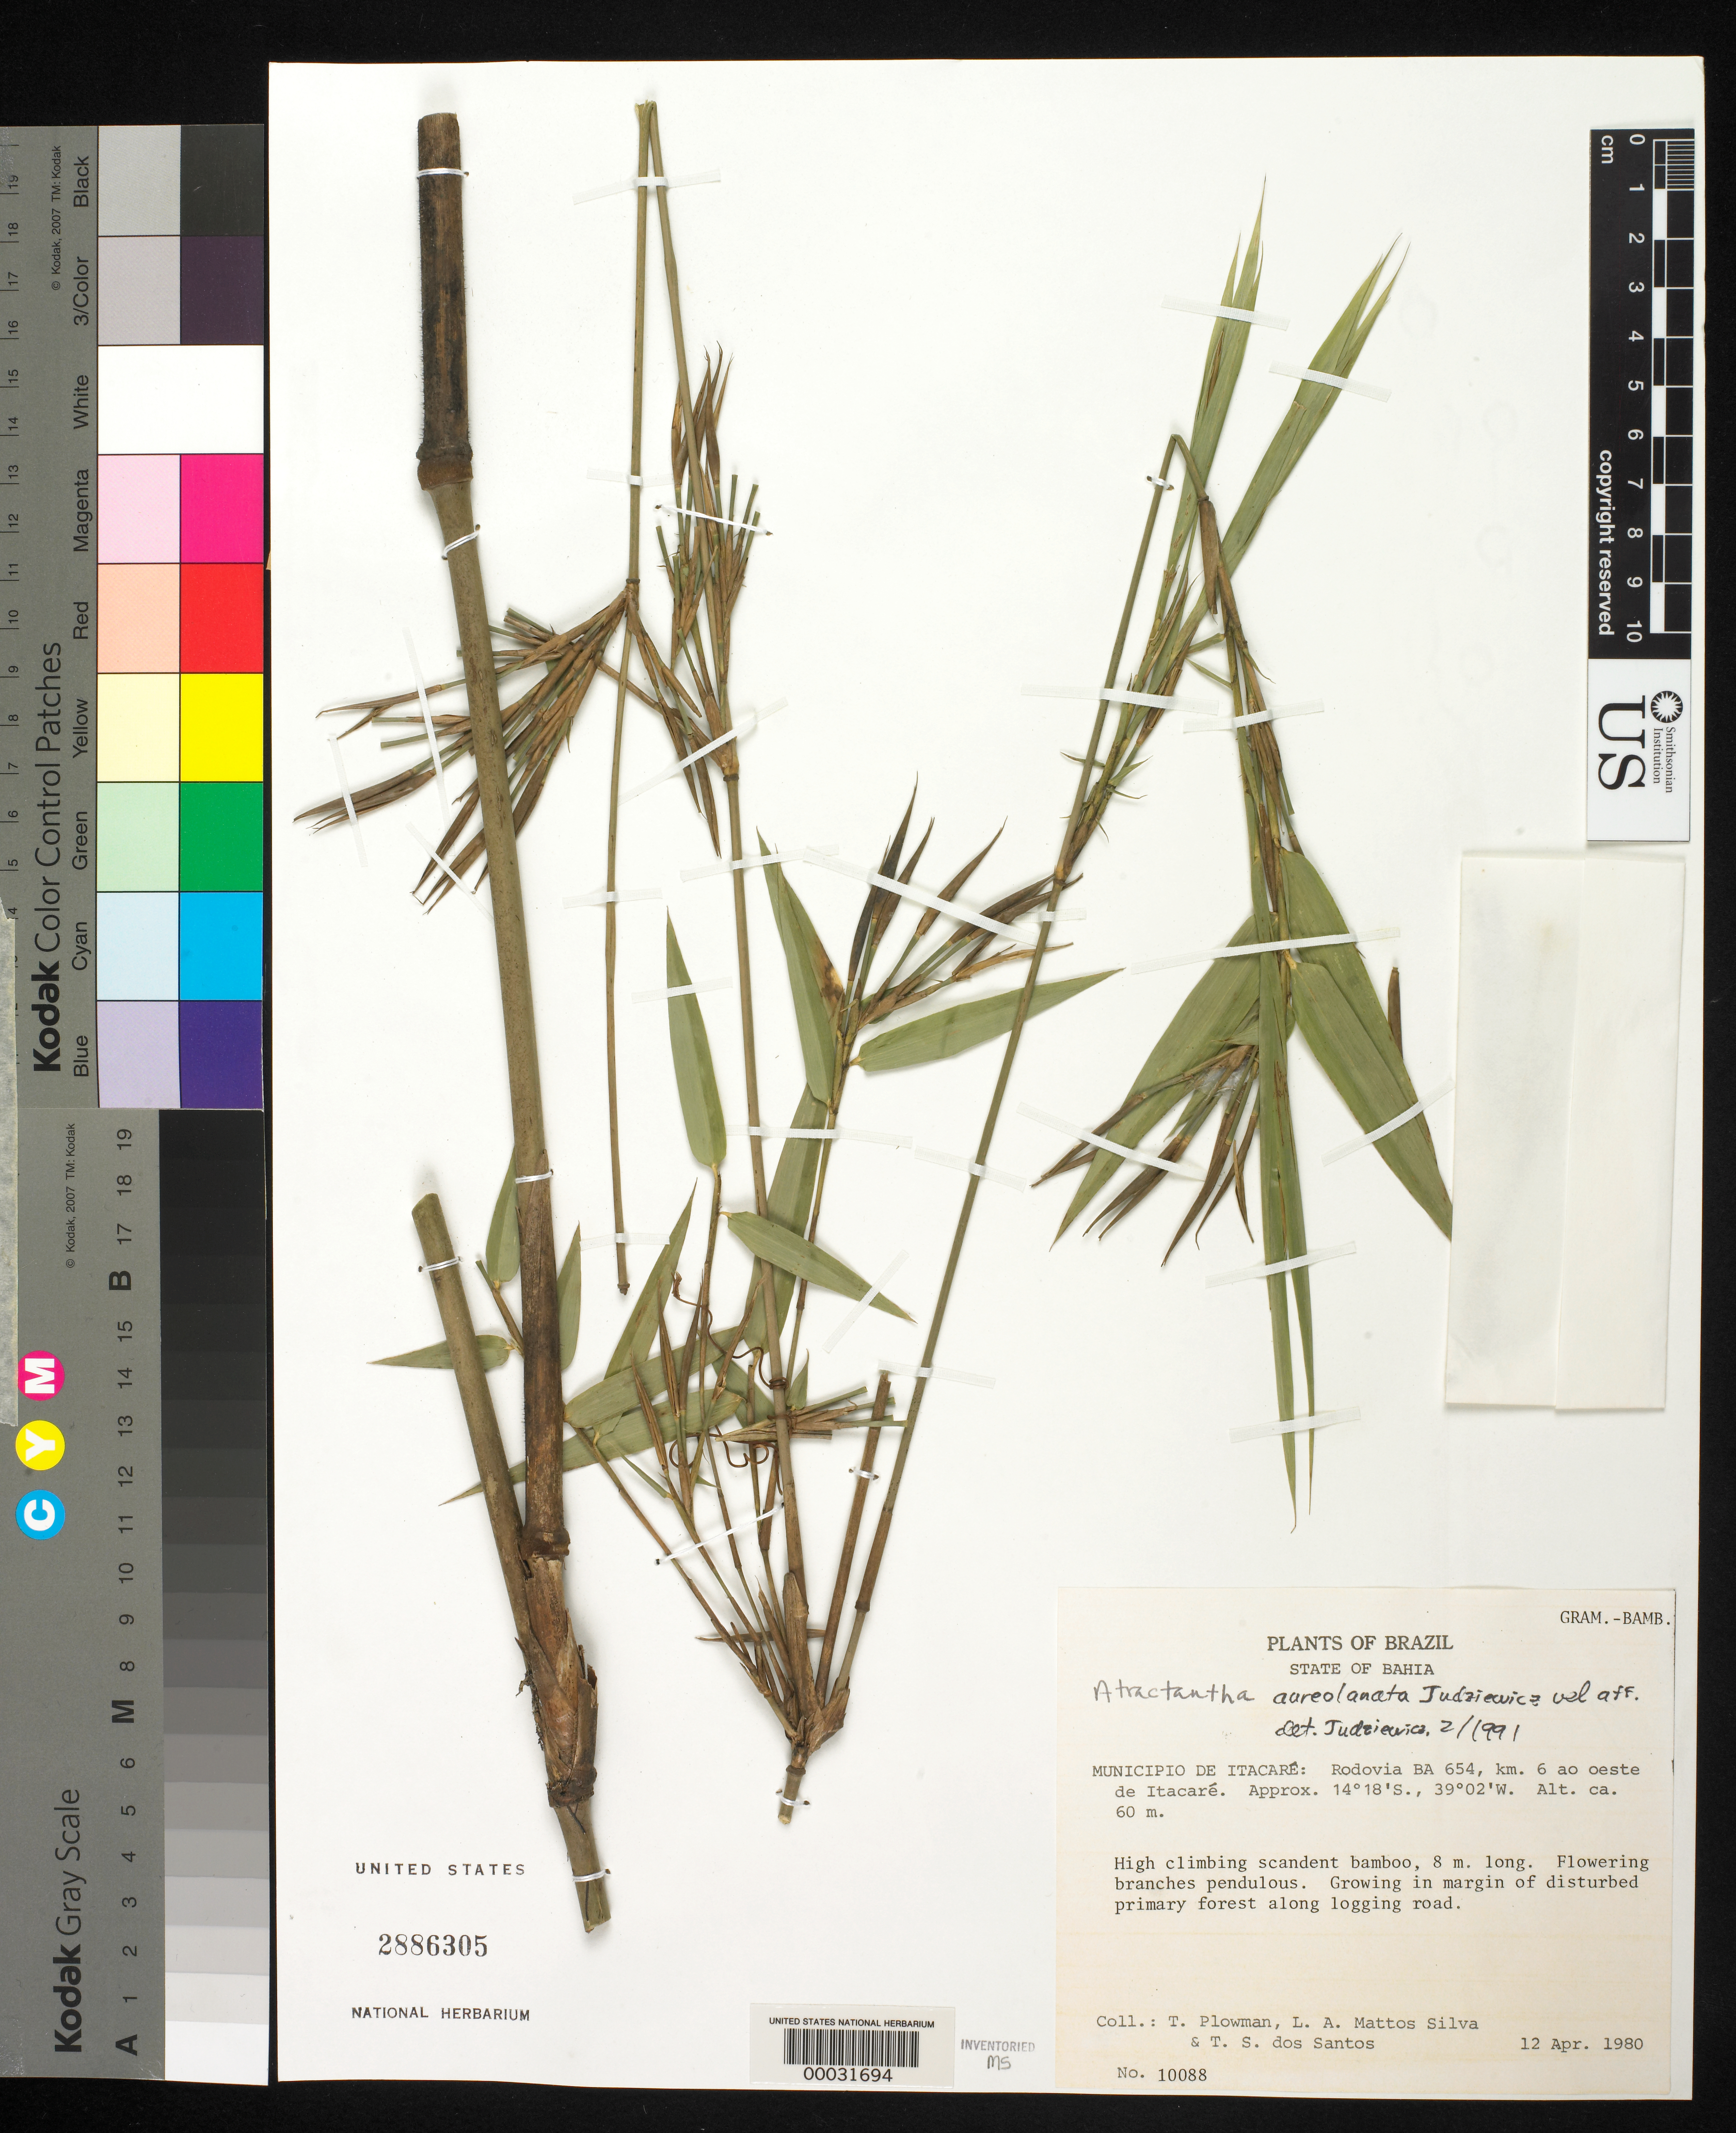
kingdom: Plantae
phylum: Tracheophyta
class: Liliopsida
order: Poales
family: Poaceae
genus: Atractantha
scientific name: Atractantha aureolanata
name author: Judz.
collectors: T. Plowman, L. A. Mattos Silva & T. S. Santos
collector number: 10088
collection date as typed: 12 Apr 1980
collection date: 1980-04-12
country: Brazil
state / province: Bahia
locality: Itacare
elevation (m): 60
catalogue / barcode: US 2886305